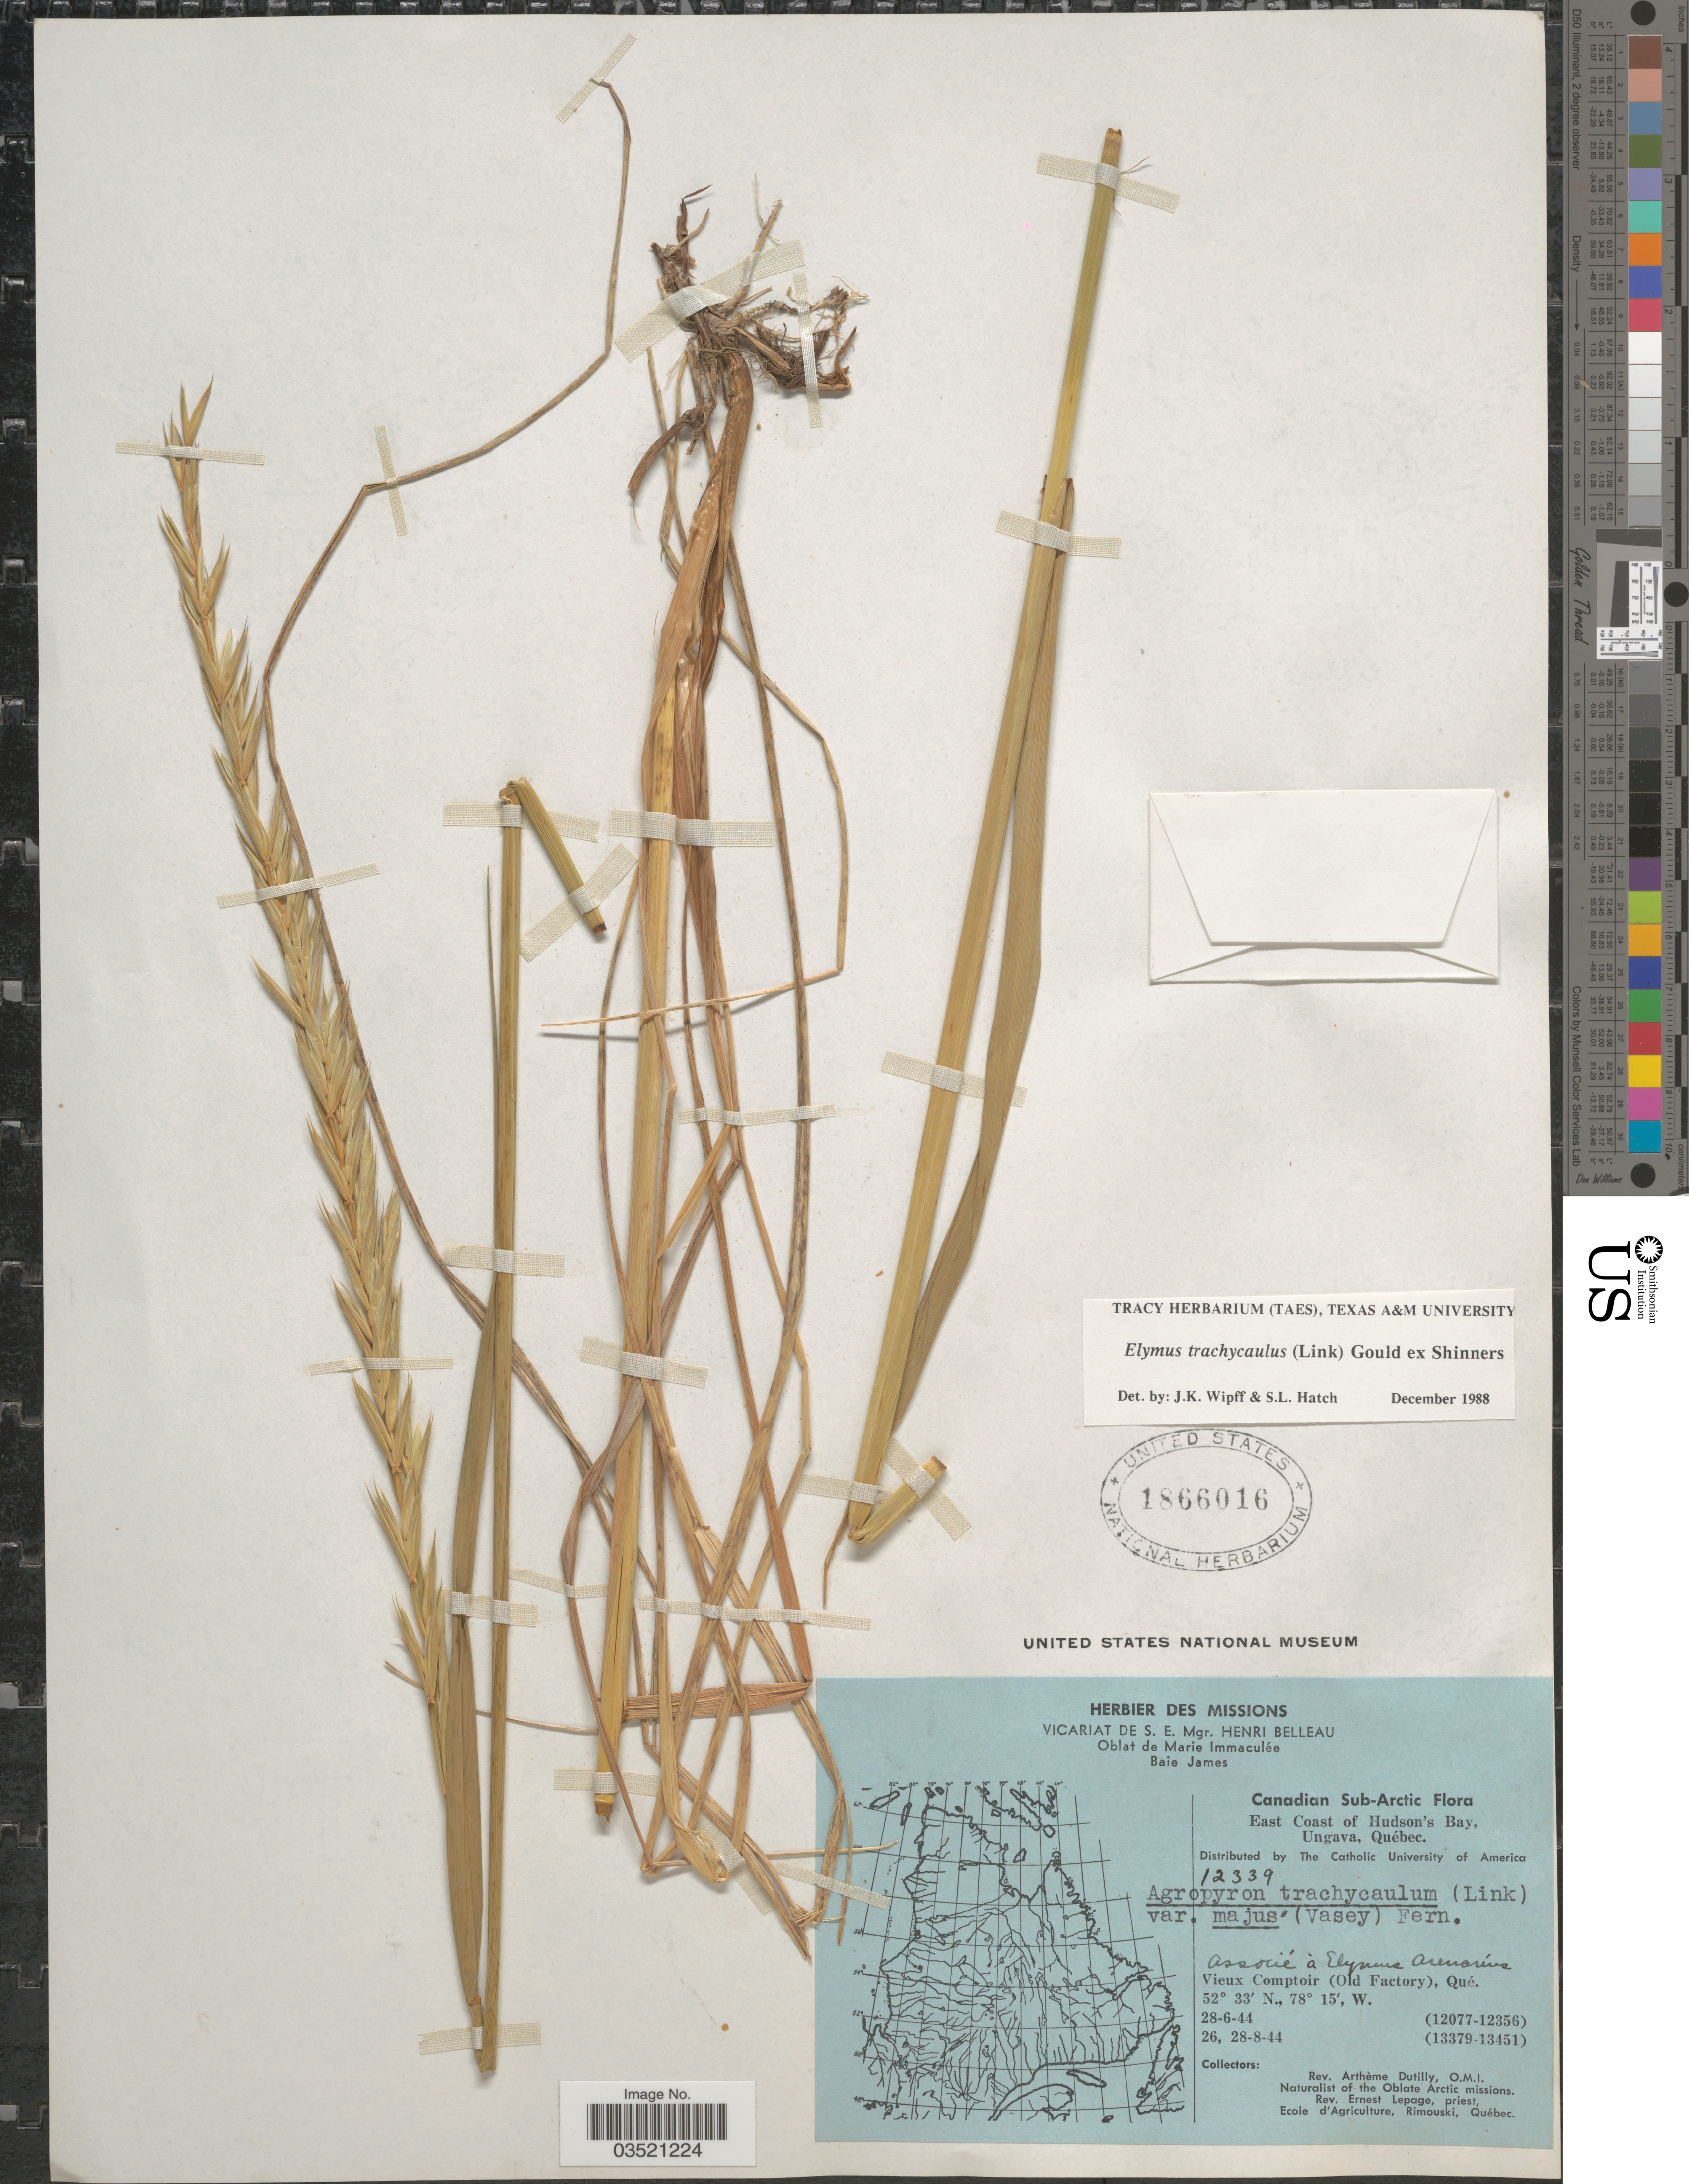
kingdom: Plantae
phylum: Tracheophyta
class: Liliopsida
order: Poales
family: Poaceae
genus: Elymus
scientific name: Elymus trachycaulus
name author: (Link) Gould ex Shinners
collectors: P. Dutilly & E. Lepage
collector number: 12339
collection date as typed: Transcribed d/m/y: 28/6/44 to 28/8/44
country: Canada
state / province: Quebec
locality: Canadian Sub-Arctic. East Coast of Hudson's Bay, Ungava. Vieux Comptoir (Old Factory). Oblate Arctic missions.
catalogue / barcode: US 1866016